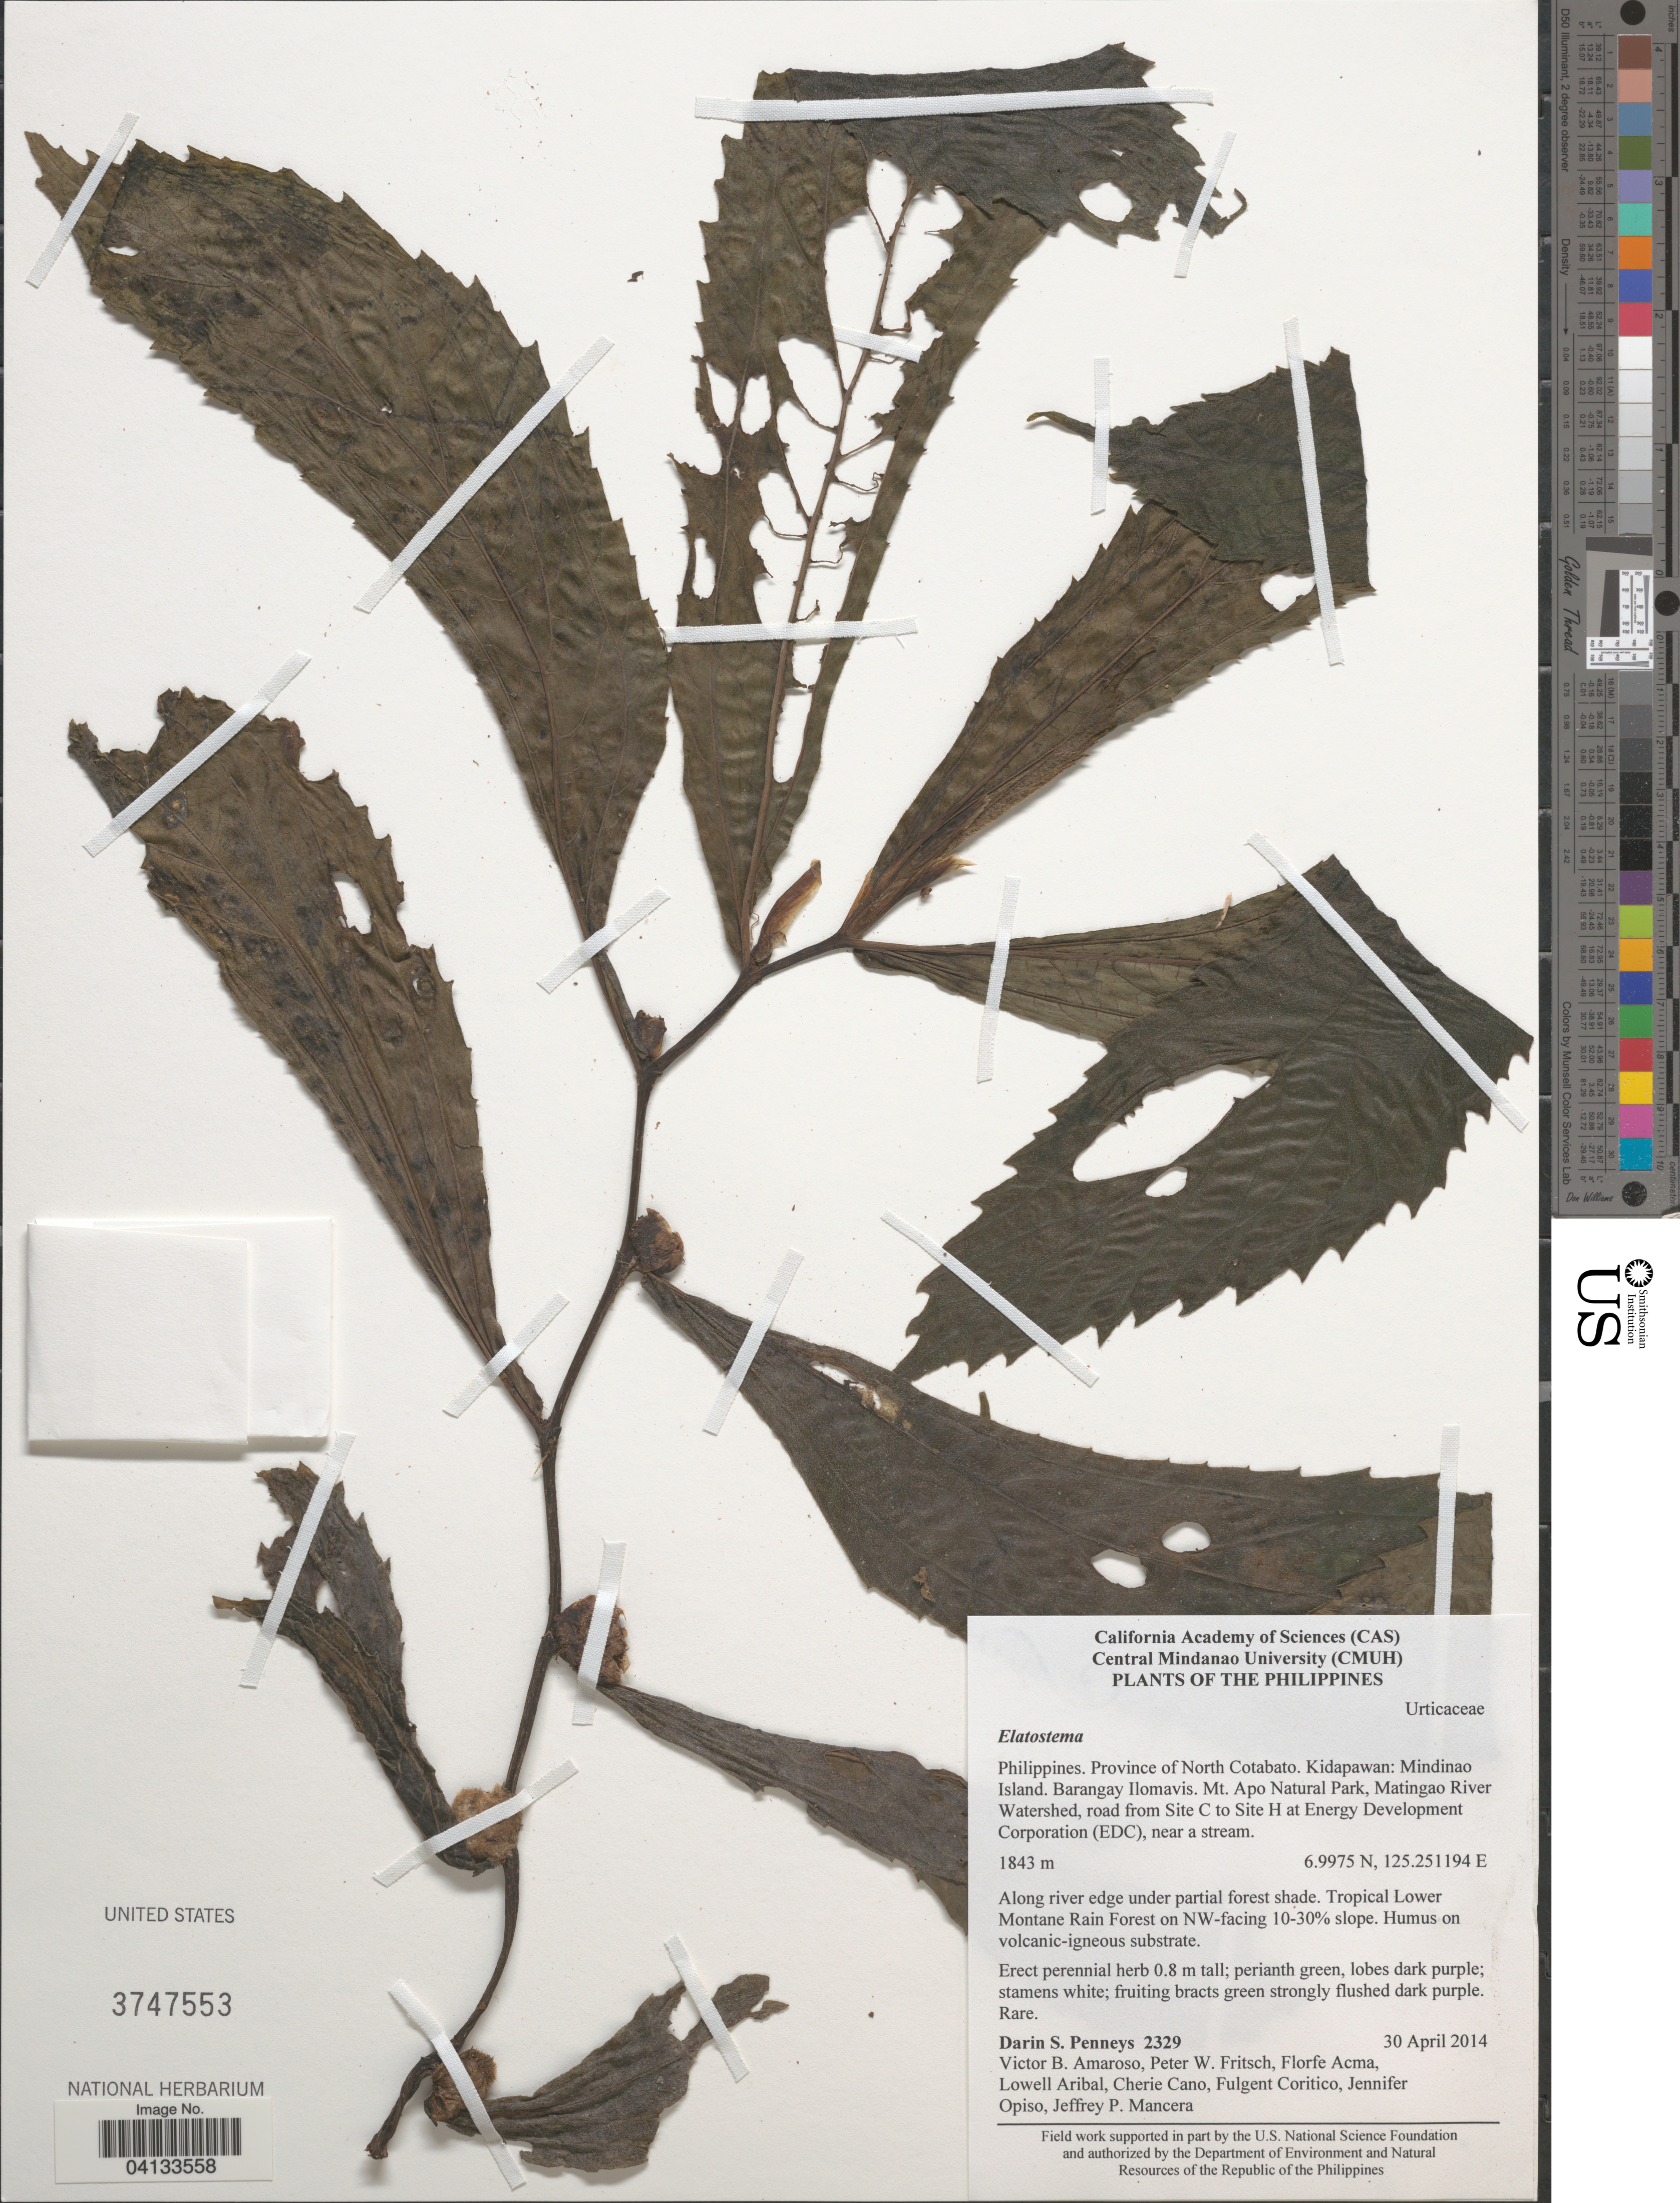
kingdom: Plantae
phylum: Tracheophyta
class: Magnoliopsida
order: Rosales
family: Urticaceae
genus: Elatostema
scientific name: Elatostema sp.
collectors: D. S. Penneys, V. Amoroso, P. W. Fritsch, F. Acma & et al.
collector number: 2329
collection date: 2014-04-30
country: Philippines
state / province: Soccsksargen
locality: Province of North Cotabato. Kidapawan: Mindanao Island. Barangay Ilomavis. Mt. Apo Natural Park, Matingao River Watershed, road from Site C to Site H at Energy Development Corporation (EDC), near a stream.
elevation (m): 1843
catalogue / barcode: US 3747553